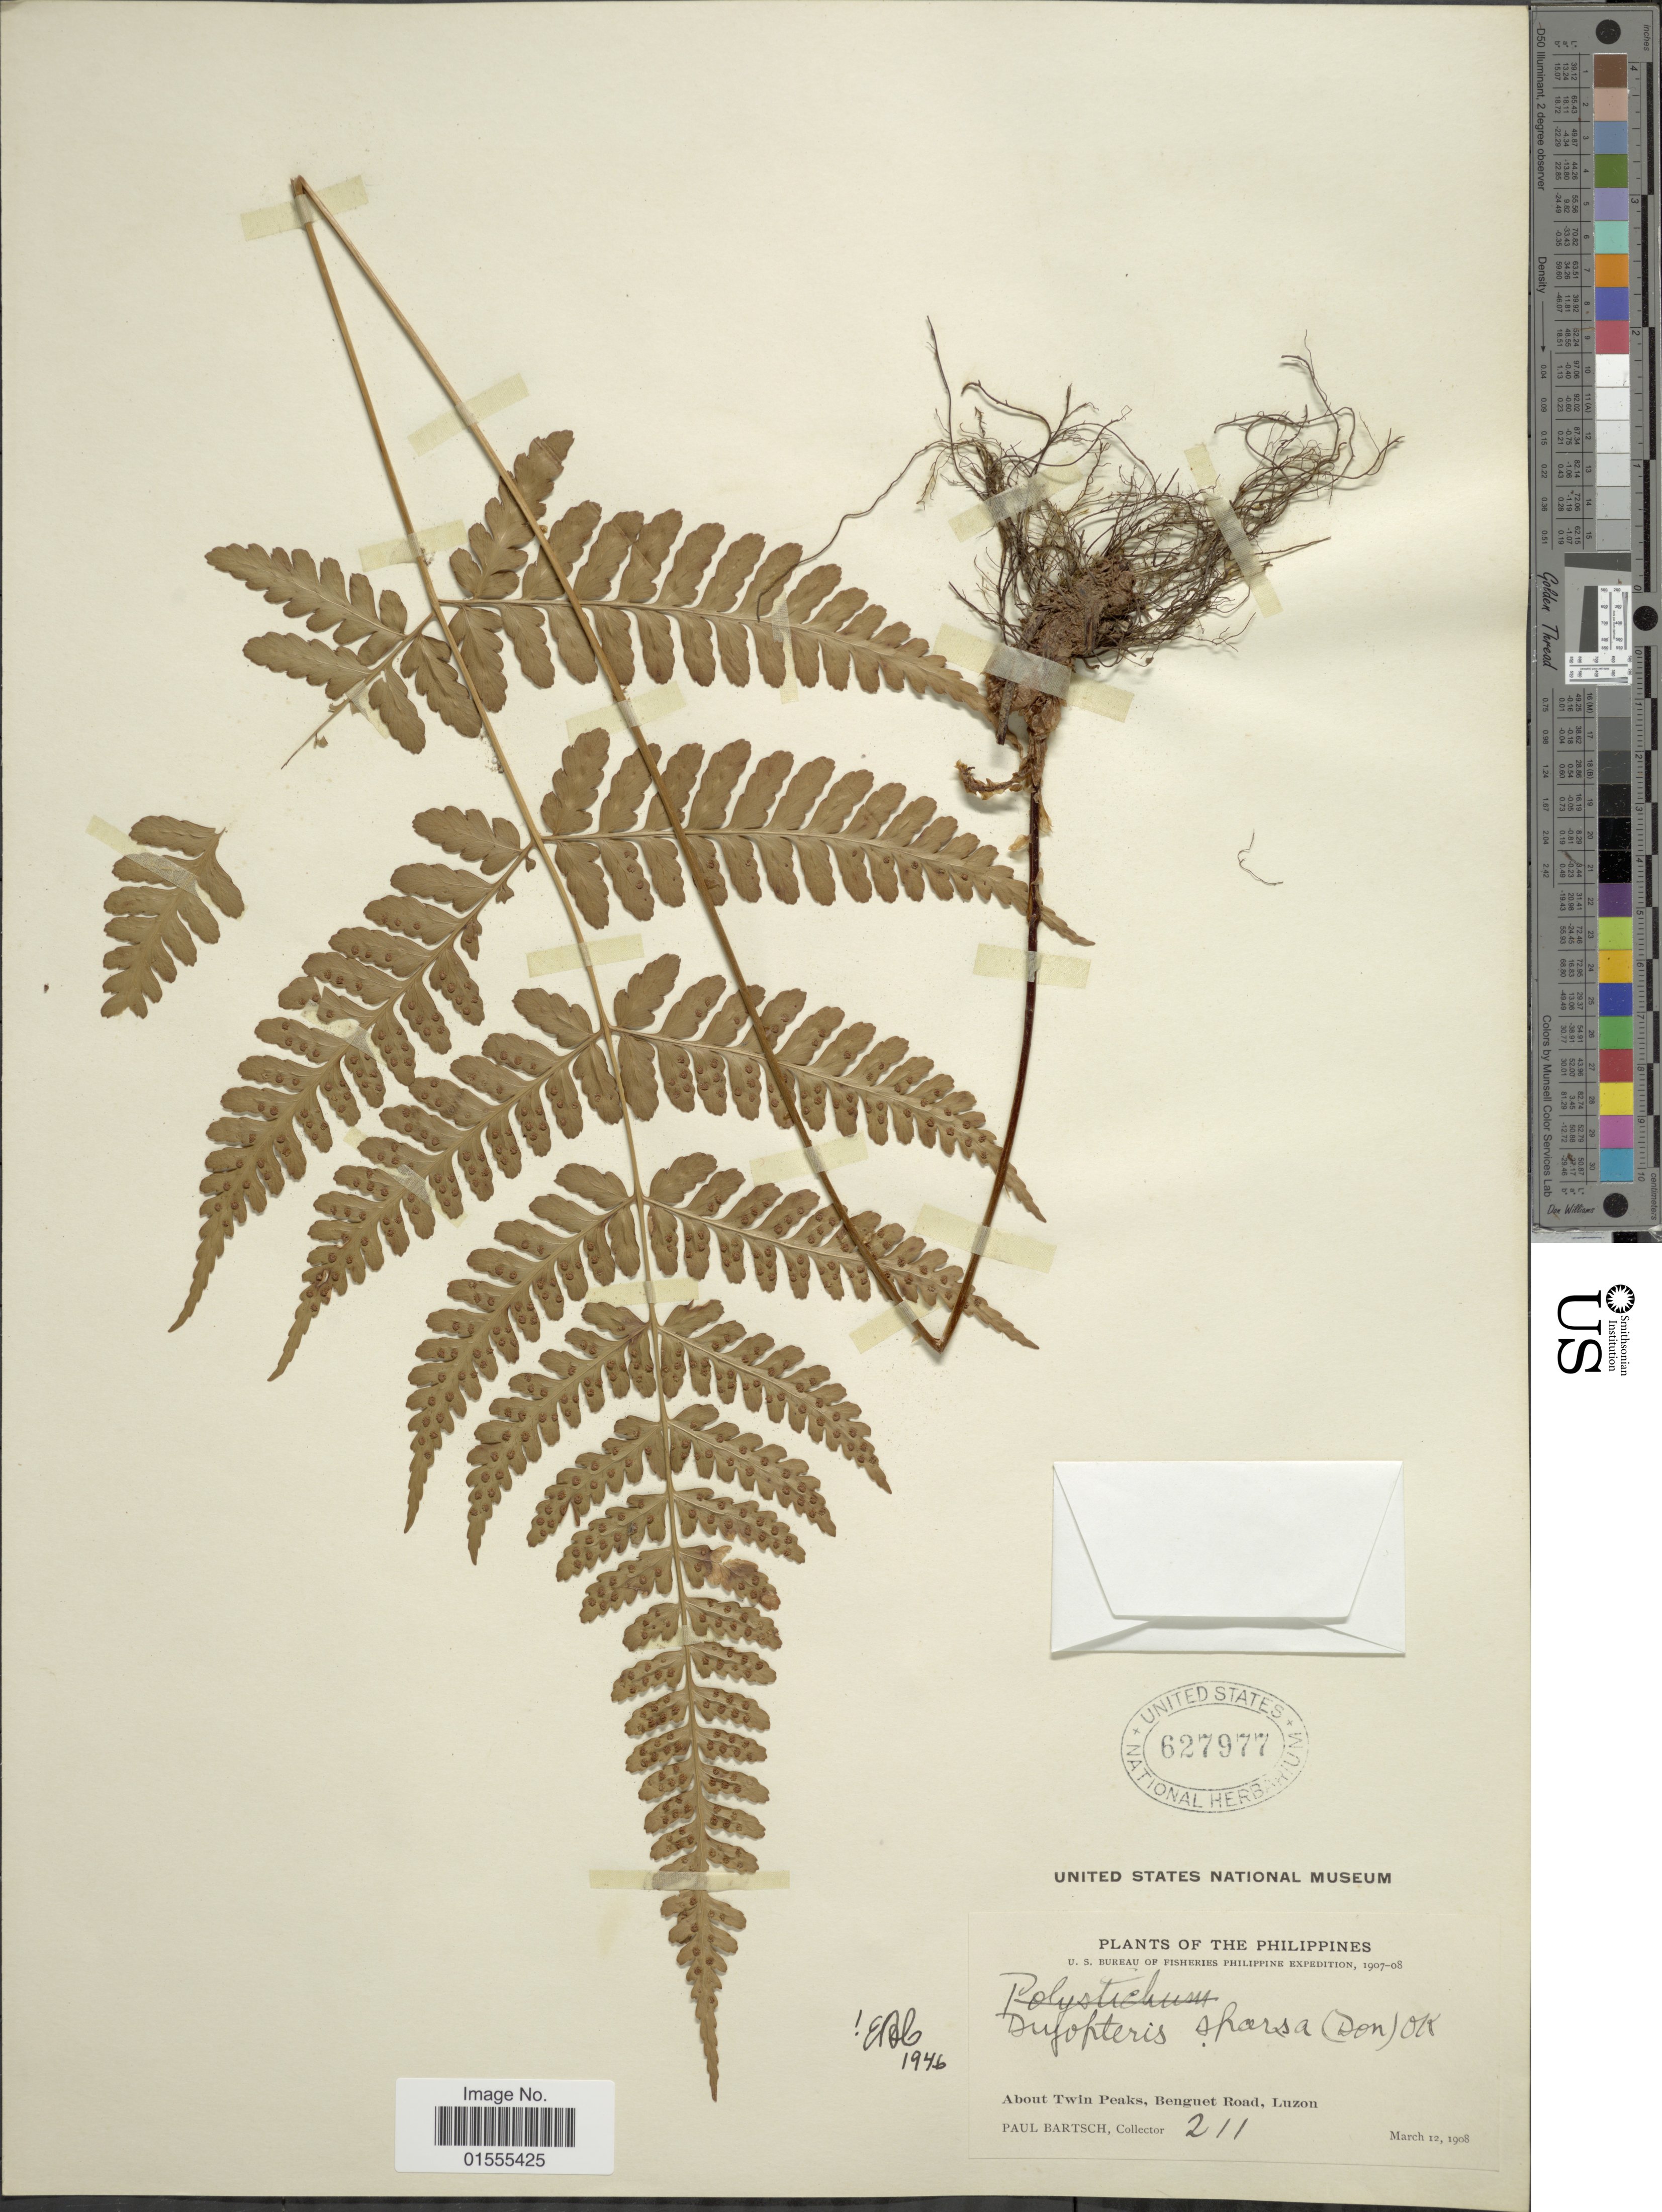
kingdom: Plantae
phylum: Tracheophyta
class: Polypodiopsida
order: Polypodiales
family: Dryopteridaceae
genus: Dryopteris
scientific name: Dryopteris sparsa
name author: (D. Don) Kuntze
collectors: P. Bartsch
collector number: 211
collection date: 1908-03-12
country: Philippines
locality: About Twin Praks, Benguet Road, Luzon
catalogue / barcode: US 627977